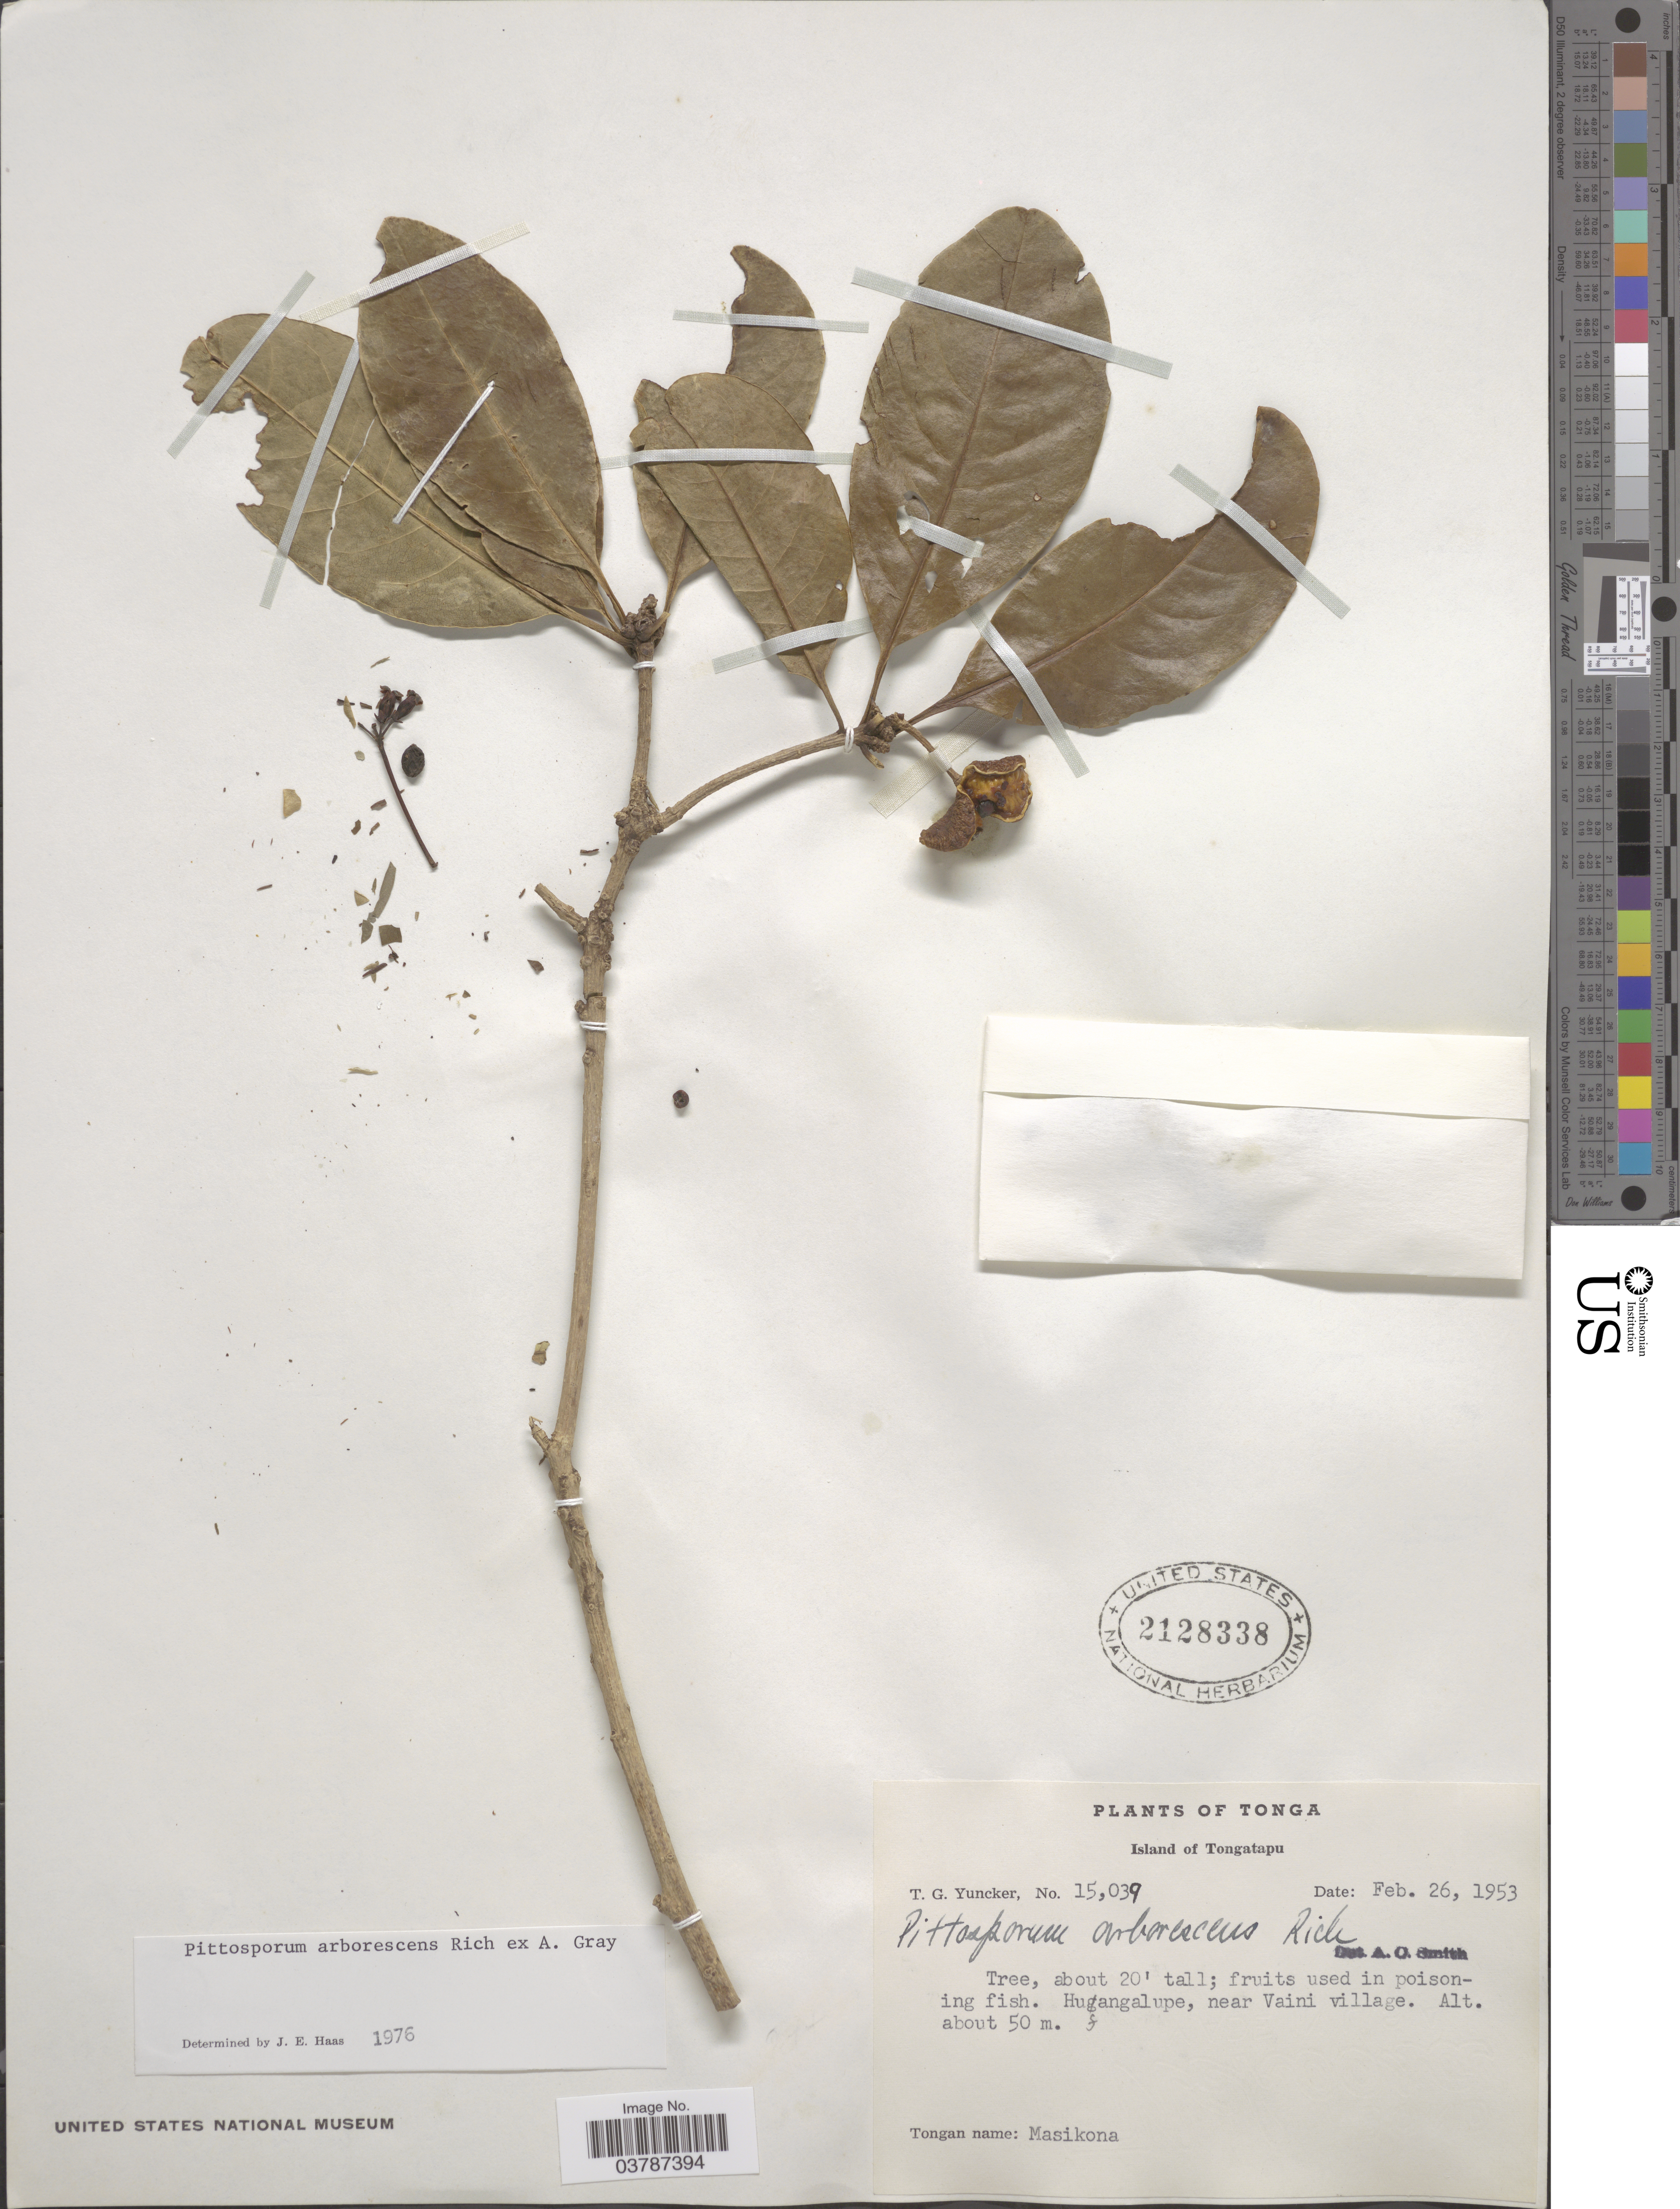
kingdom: Plantae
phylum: Tracheophyta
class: Magnoliopsida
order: Apiales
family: Pittosporaceae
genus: Pittosporum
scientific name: Pittosporum arborescens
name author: Rich. ex A. Gray in Wilkes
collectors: T. G. Yuncker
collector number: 15039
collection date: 1953-02-26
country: Tonga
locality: Island of Tongatapu. Hufangalupe, near Vaini village.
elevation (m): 50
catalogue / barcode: US 2128338